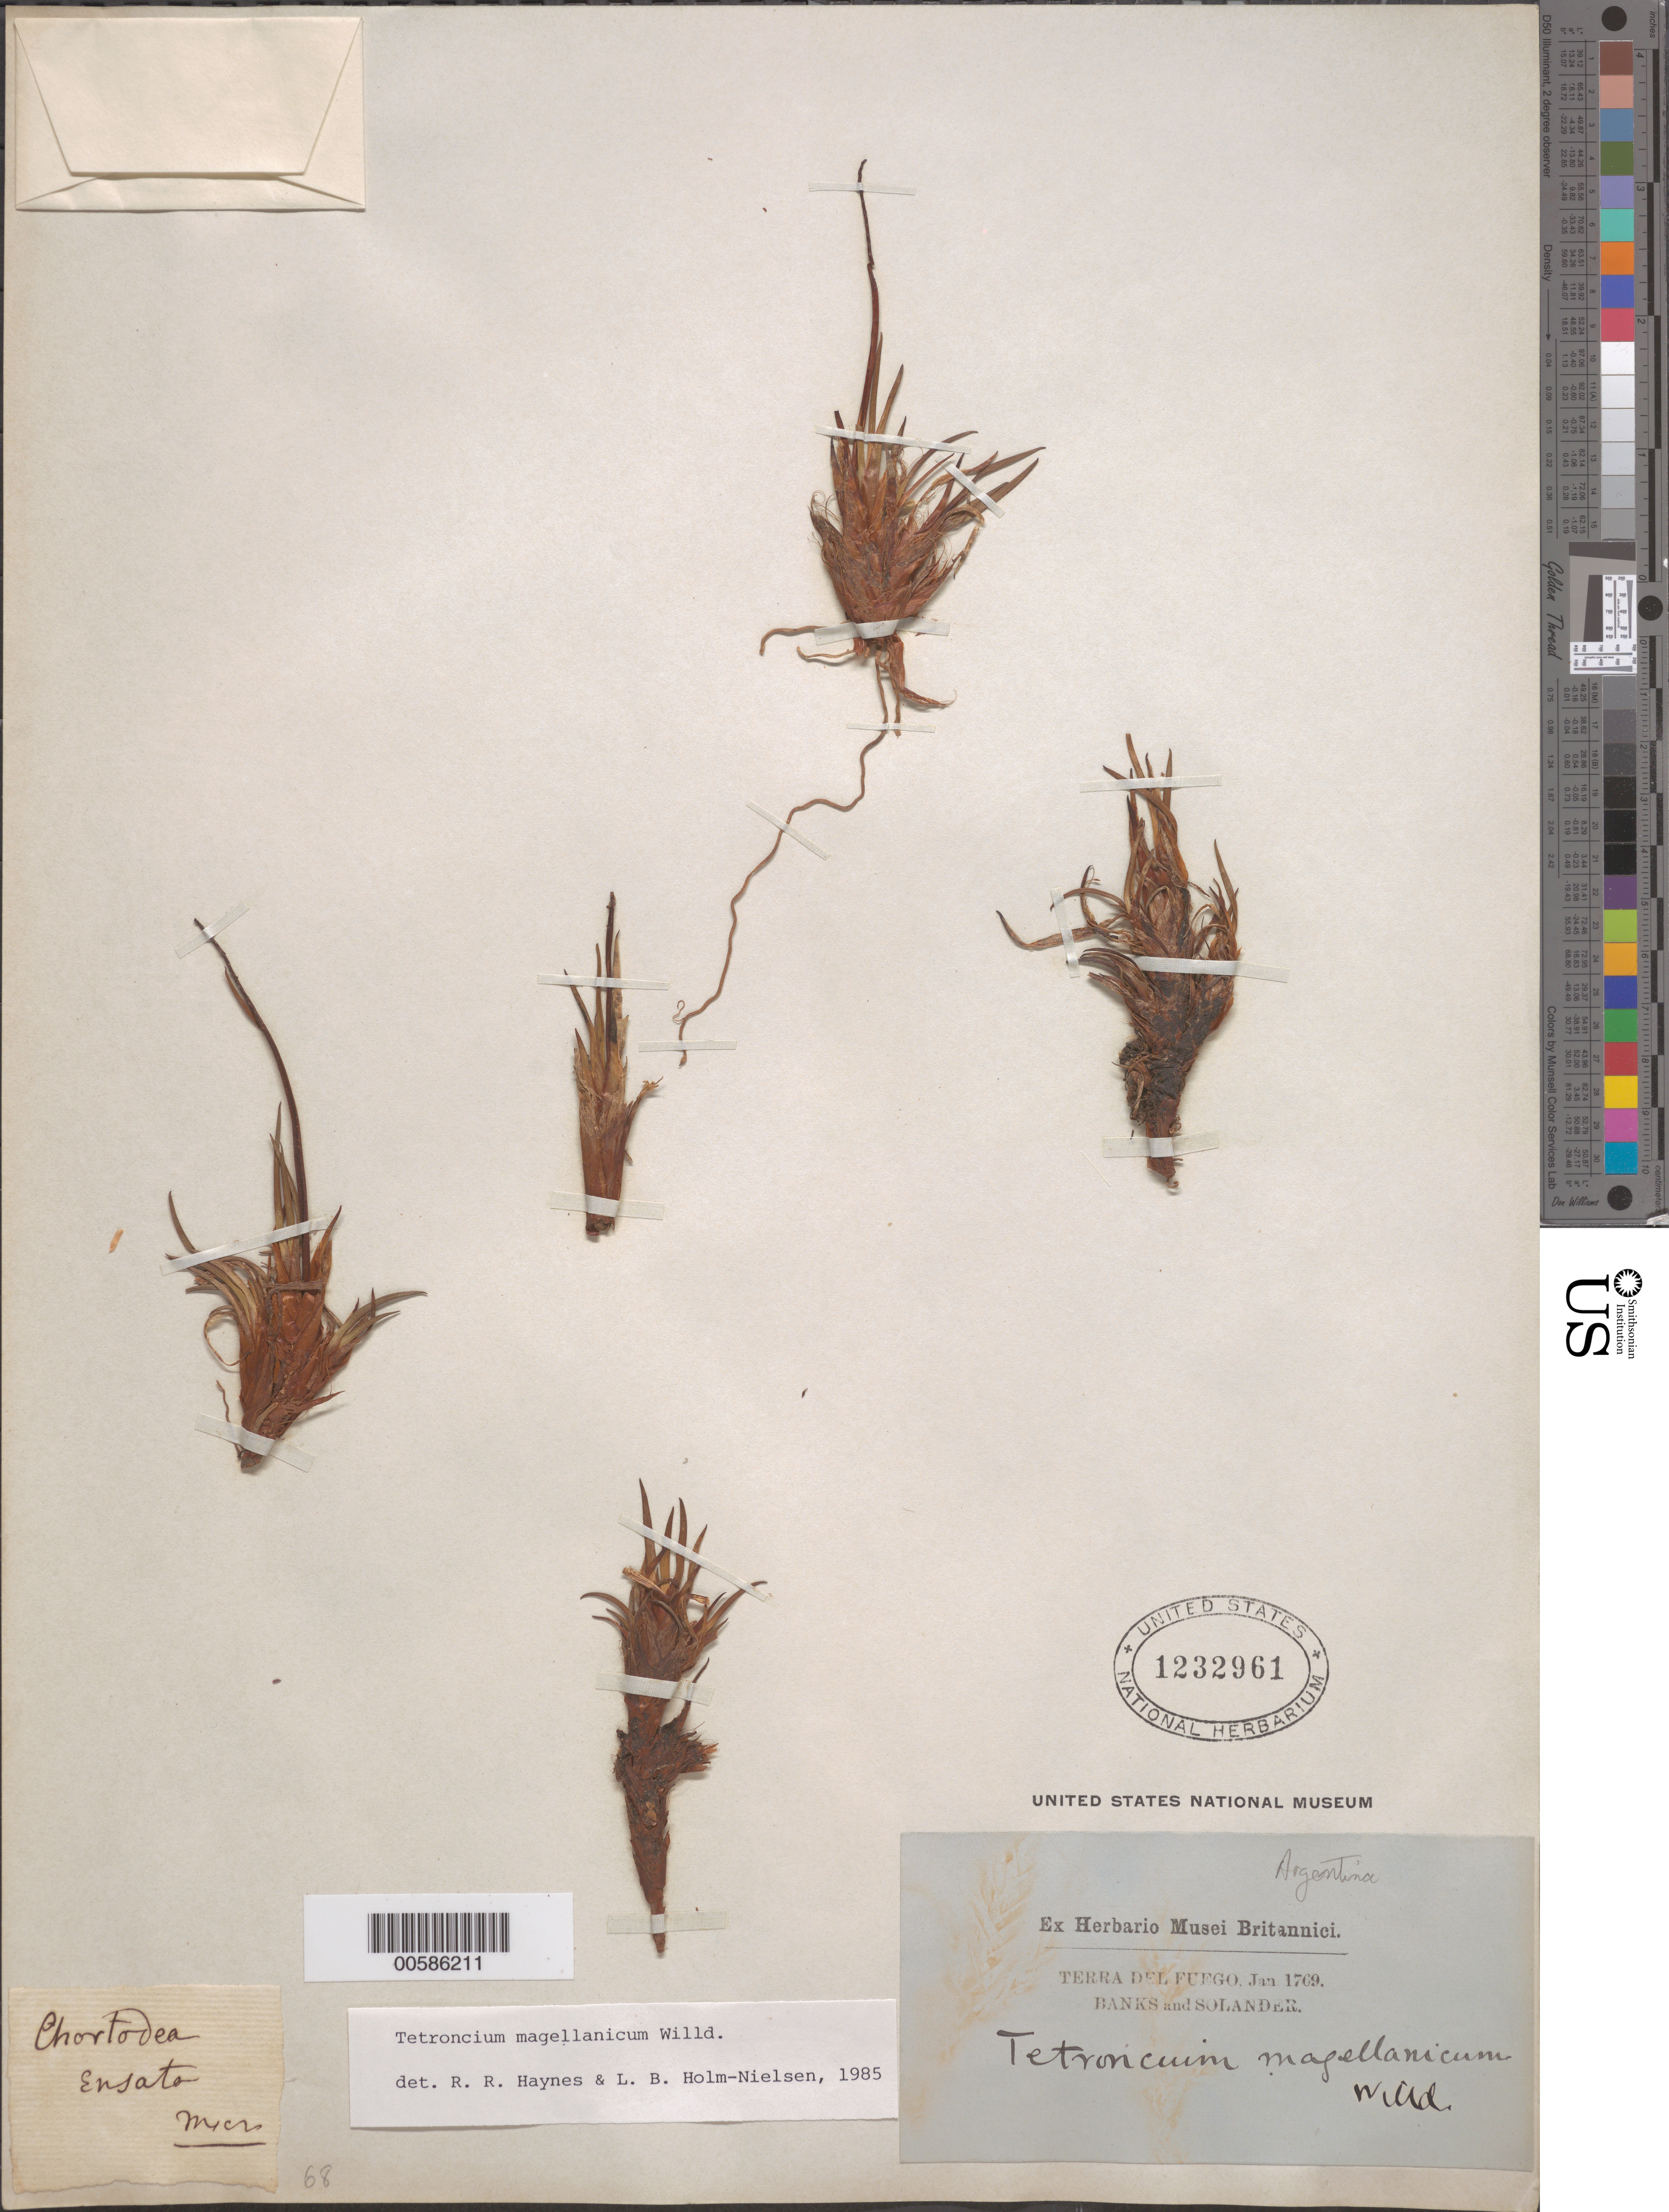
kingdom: Plantae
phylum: Tracheophyta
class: Liliopsida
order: Alismatales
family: Juncaginaceae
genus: Tetroncium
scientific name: Tetroncium magellanicum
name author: Willd.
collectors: J. Banks & D. C. Solander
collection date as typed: Jan 1769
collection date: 1769-01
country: Argentina / Chile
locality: Tierra del Fuego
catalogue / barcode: US 1232961